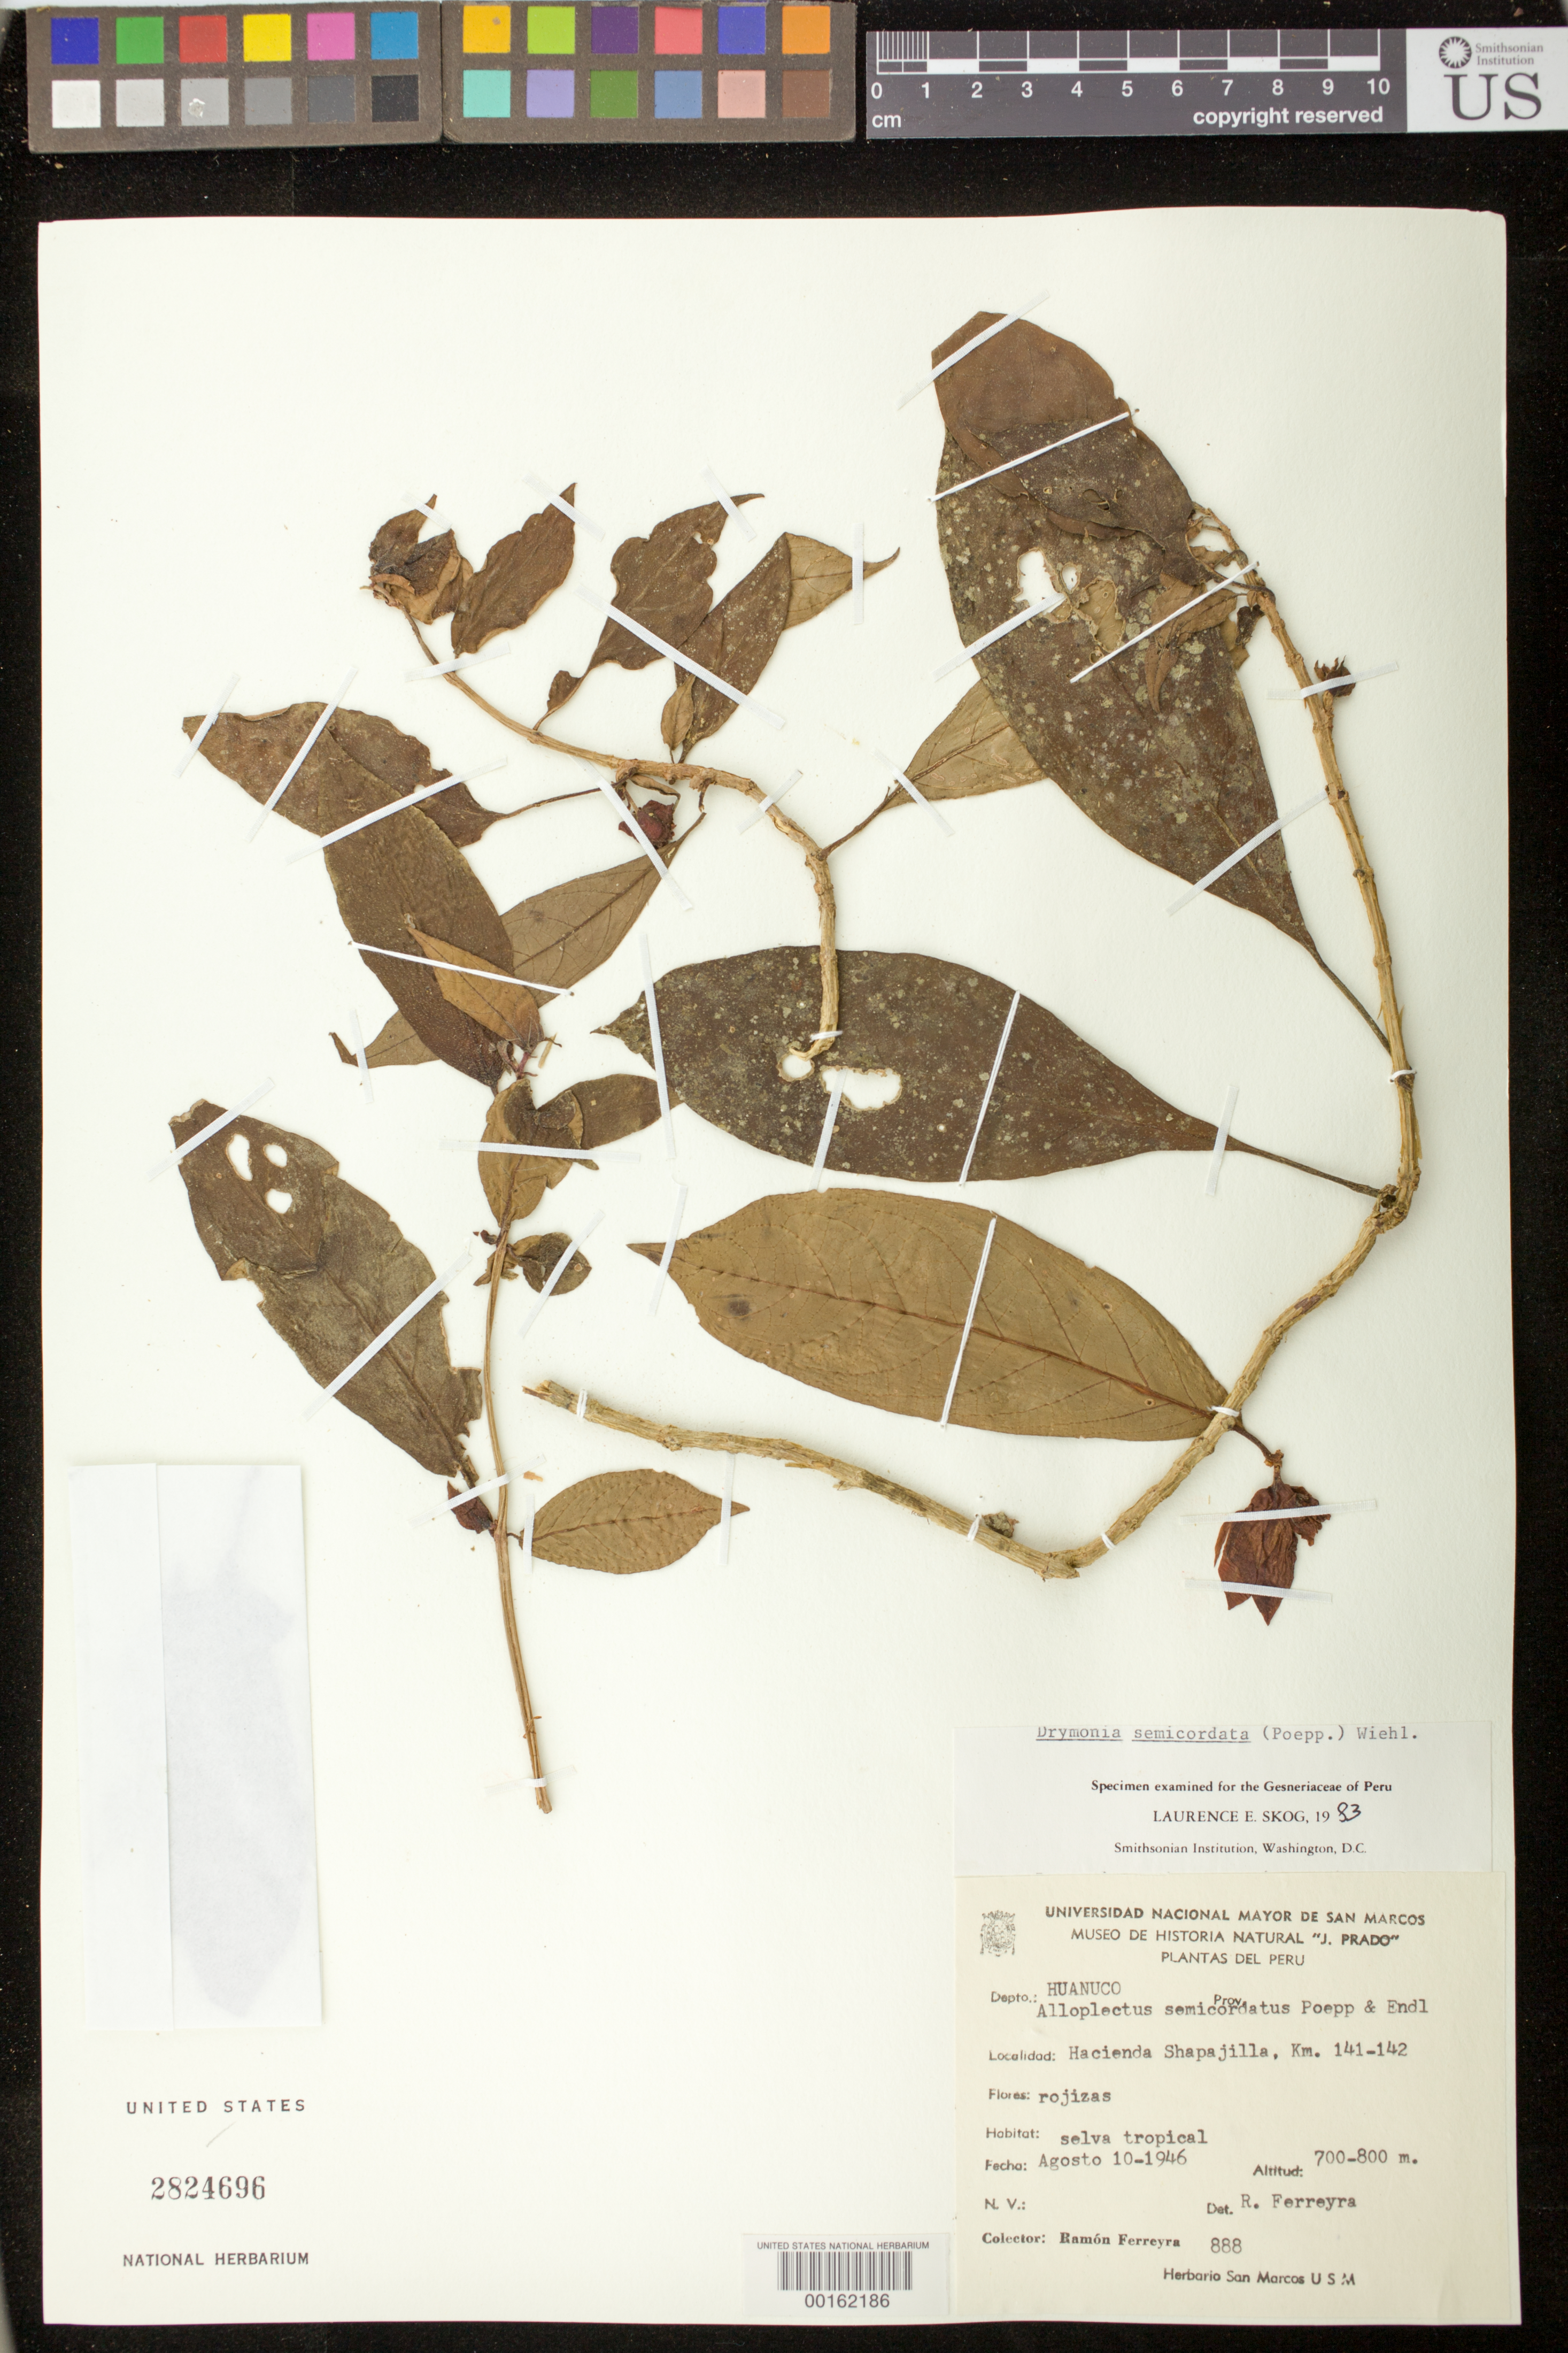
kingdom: Plantae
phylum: Tracheophyta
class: Magnoliopsida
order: Lamiales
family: Gesneriaceae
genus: Drymonia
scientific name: Drymonia semicordata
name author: (Poepp.) Wiehler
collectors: R. A. Ferreyra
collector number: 888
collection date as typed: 10 Aug 1946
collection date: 1946-08-10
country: Peru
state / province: Huánuco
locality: Hacienda Shapajilla, km 141-142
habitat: Tropical forest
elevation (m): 700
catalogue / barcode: US 2824696